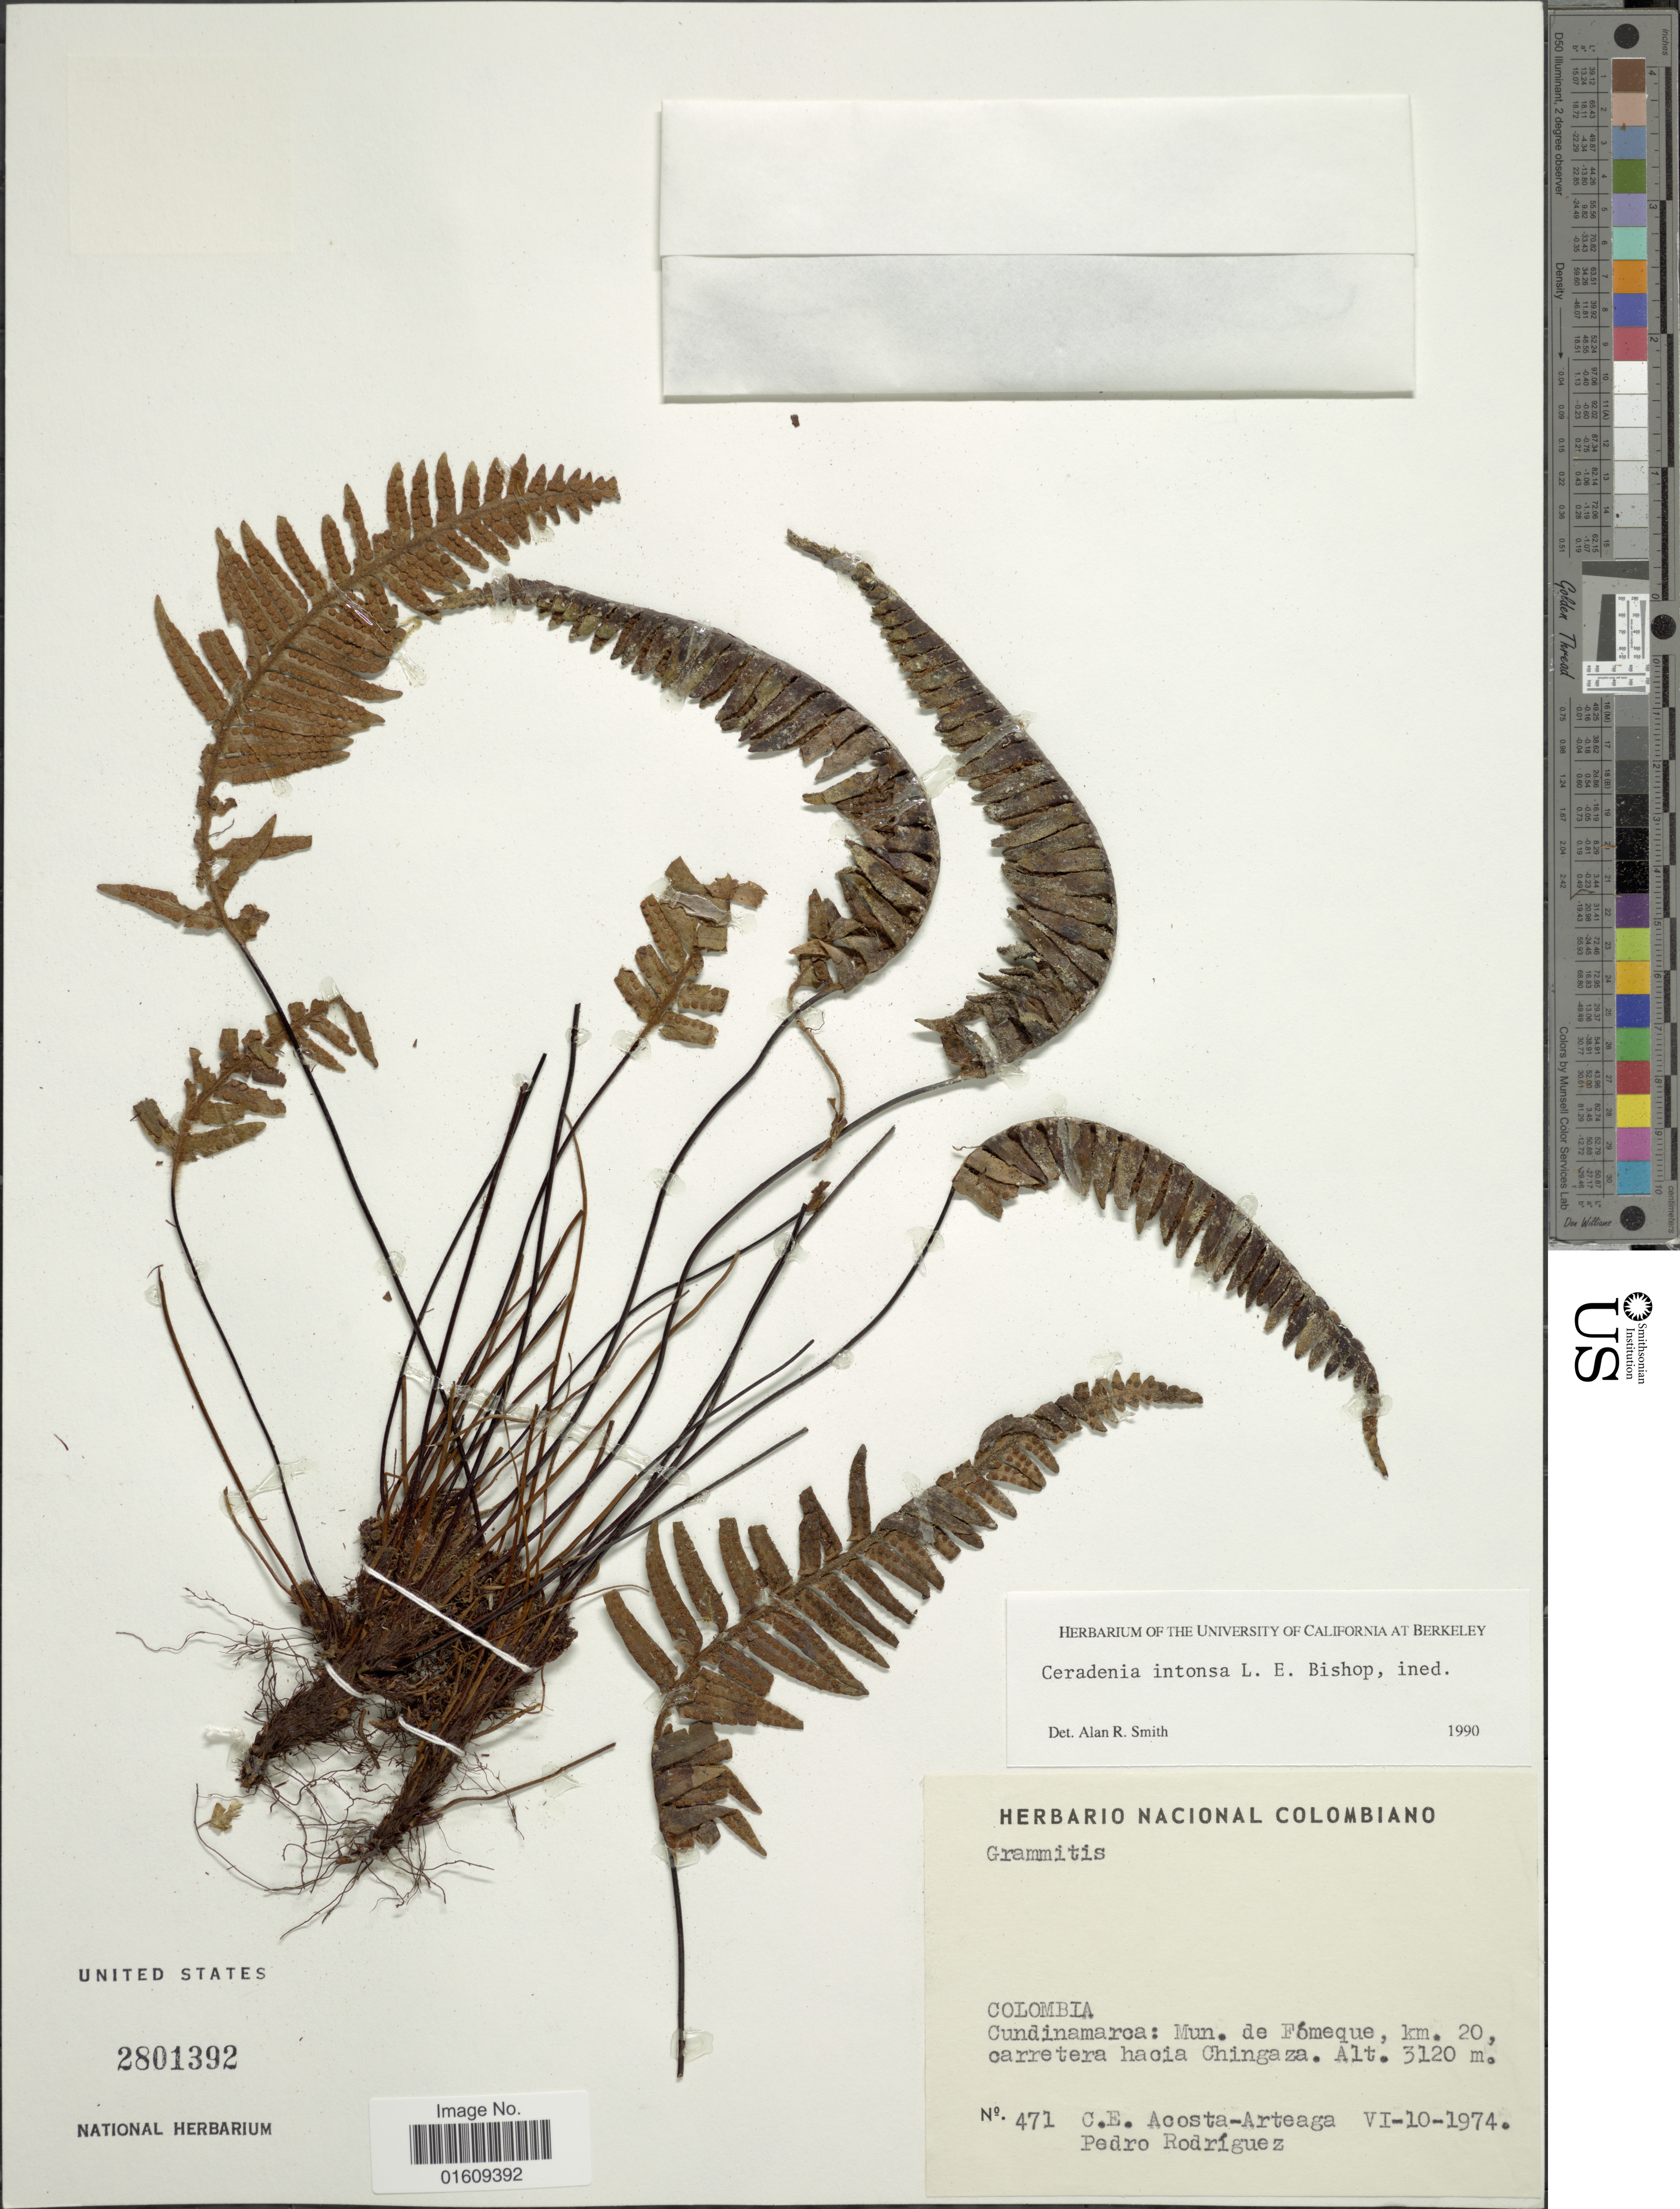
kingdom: Plantae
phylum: Tracheophyta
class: Polypodiopsida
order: Polypodiales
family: Polypodiaceae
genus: Ceradenia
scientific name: Ceradenia intonsa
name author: L.E. Bishop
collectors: C. E. Acosta-Arteaga & P. Rodríguez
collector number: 471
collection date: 1974-06-10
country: Colombia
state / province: Cundinamarca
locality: Colombia, Cundinamarca: Mun. de F'ómeque, km. 20, carretera hacia Chingaza.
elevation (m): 3120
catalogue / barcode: US 2801392